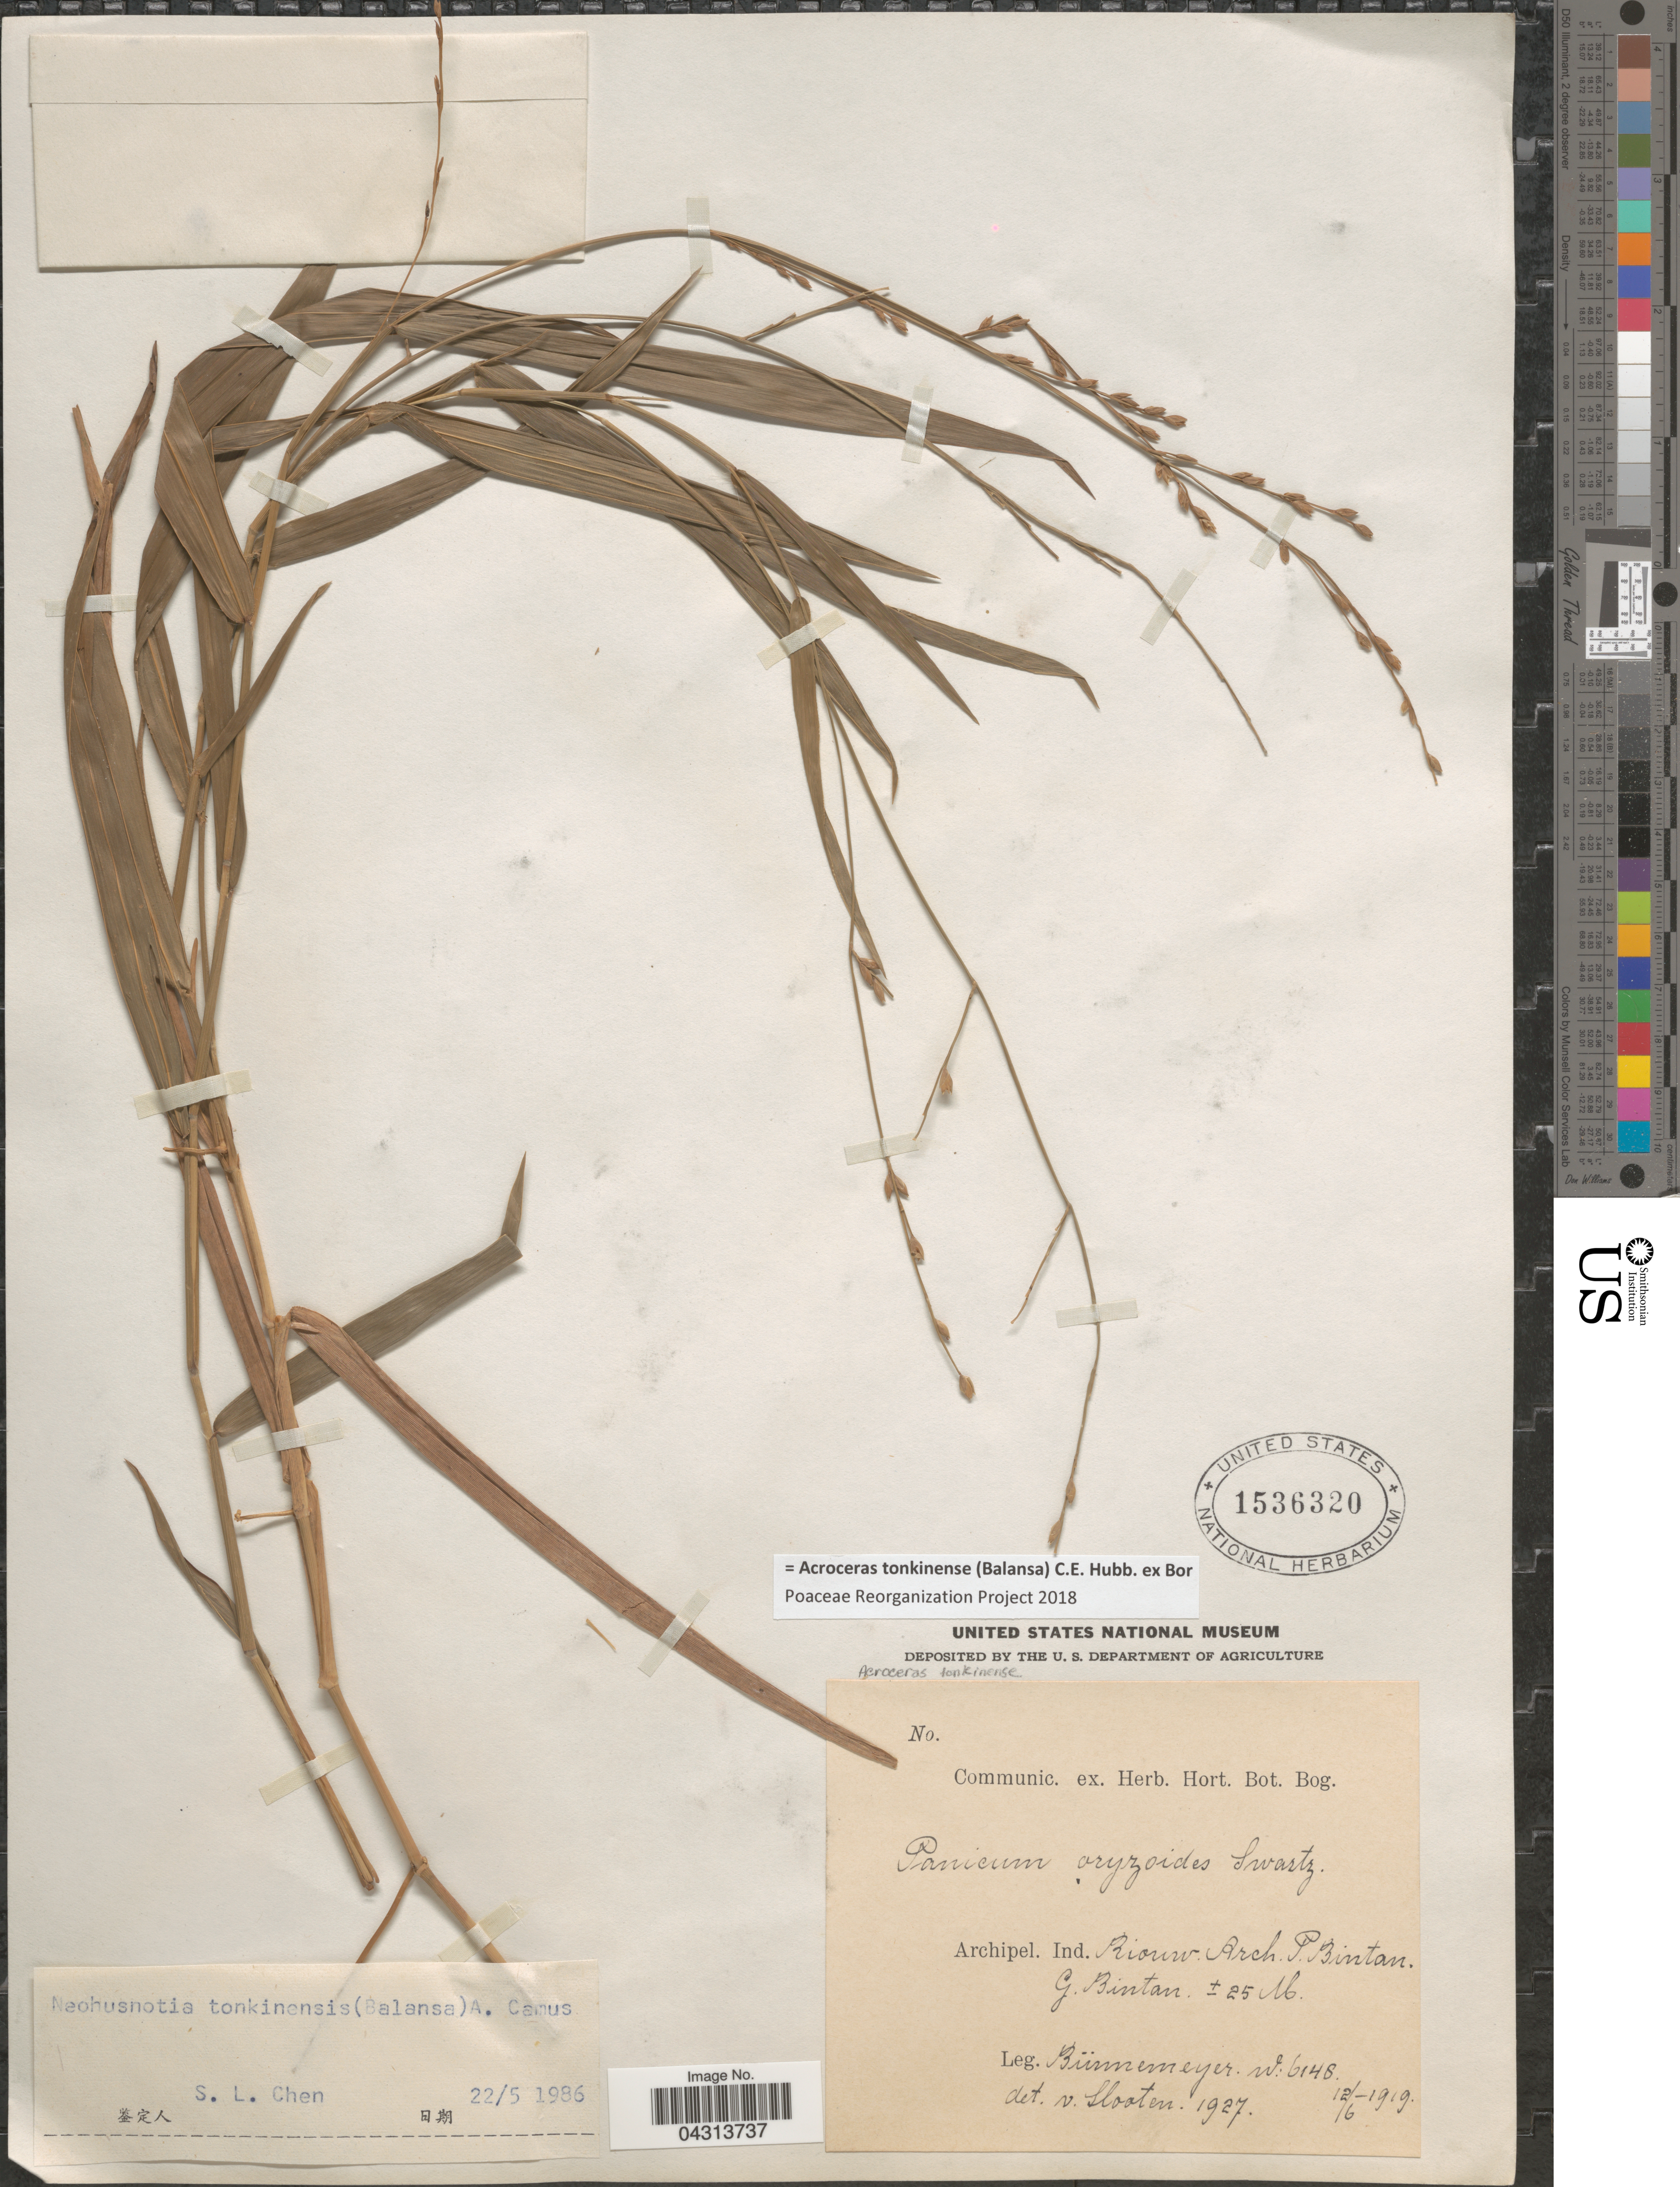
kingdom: Plantae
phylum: Tracheophyta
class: Liliopsida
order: Poales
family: Poaceae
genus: Acroceras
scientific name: Acroceras tonkinense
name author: (Balansa) C.E. Hubb. ex Bor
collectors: Bunnemeyer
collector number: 6148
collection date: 1919-06-12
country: Indonesia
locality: Archipel. Ind. Riouw. Arch. P. Bintan. G. Bintan.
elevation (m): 25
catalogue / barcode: US 1536320